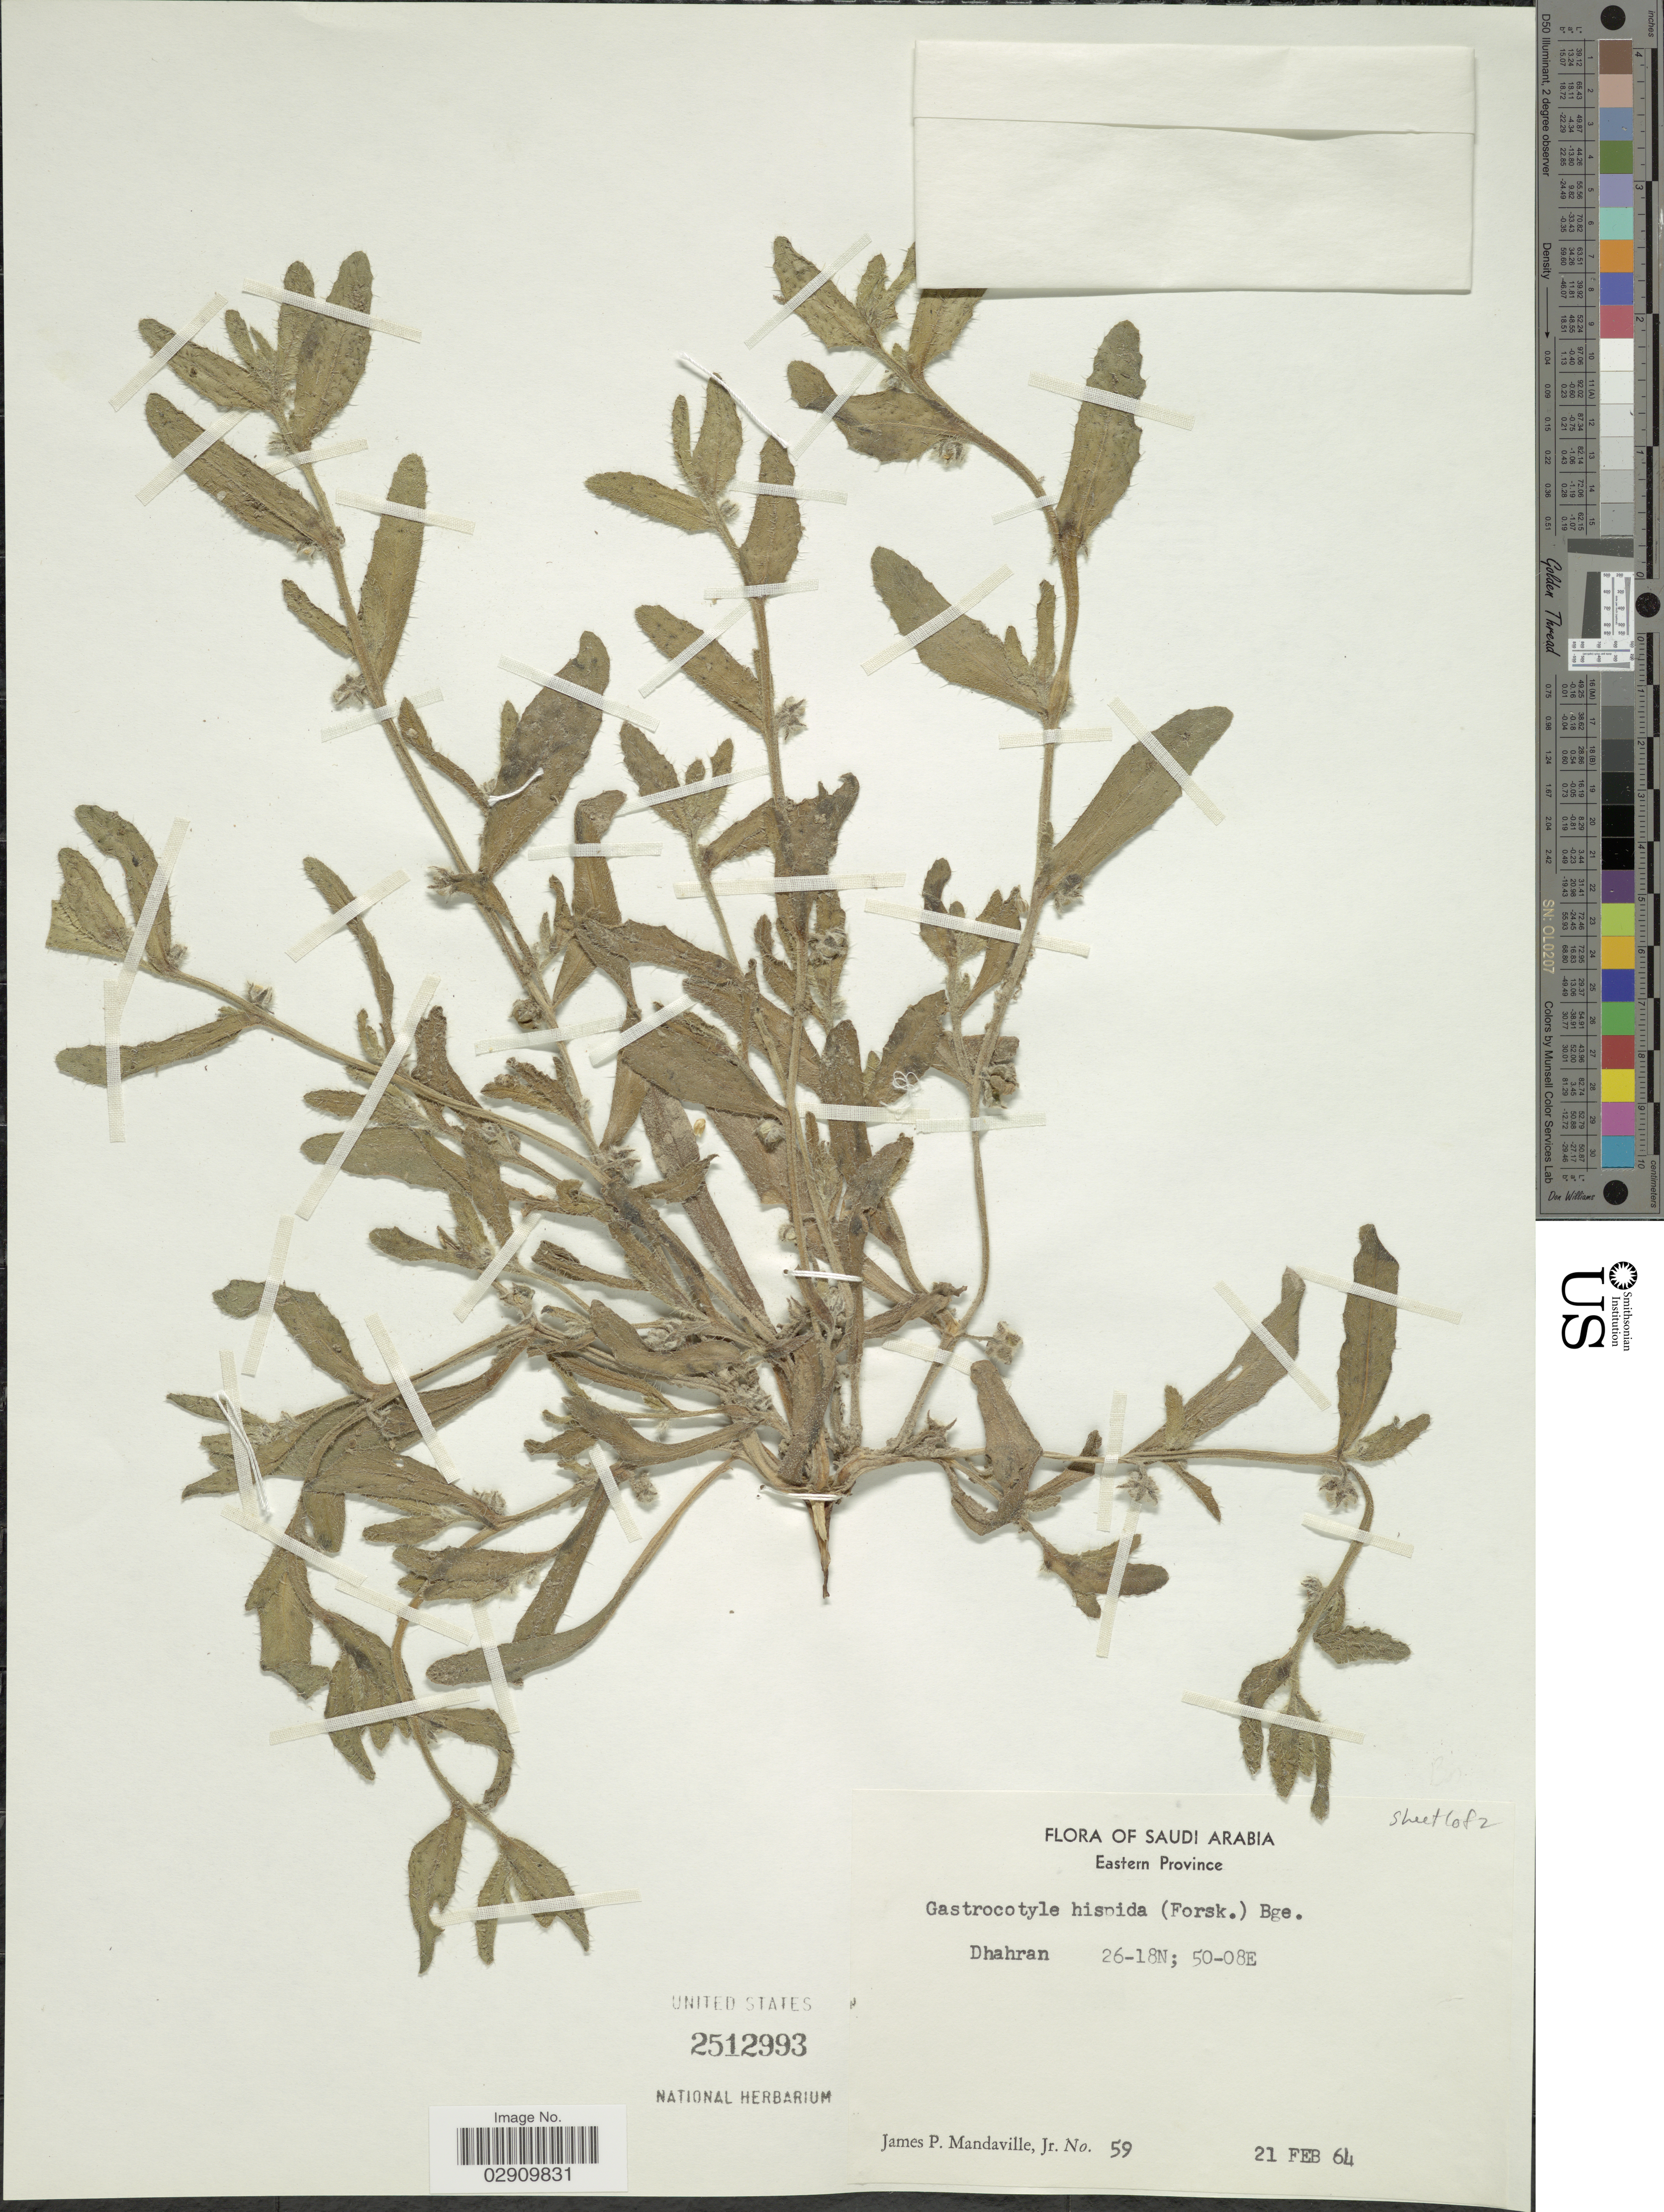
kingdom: Plantae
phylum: Tracheophyta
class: Magnoliopsida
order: Boraginales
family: Boraginaceae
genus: Gastrocotyle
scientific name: Gastrocotyle hispida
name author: (Forssk.) Bunge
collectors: J. Mandaville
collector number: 59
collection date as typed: Transcribed d/m/y: 21/2/64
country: Saudi Arabia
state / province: Ash Sharqiyah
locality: Eastern Province, Dhahran.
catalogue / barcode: US 2512993